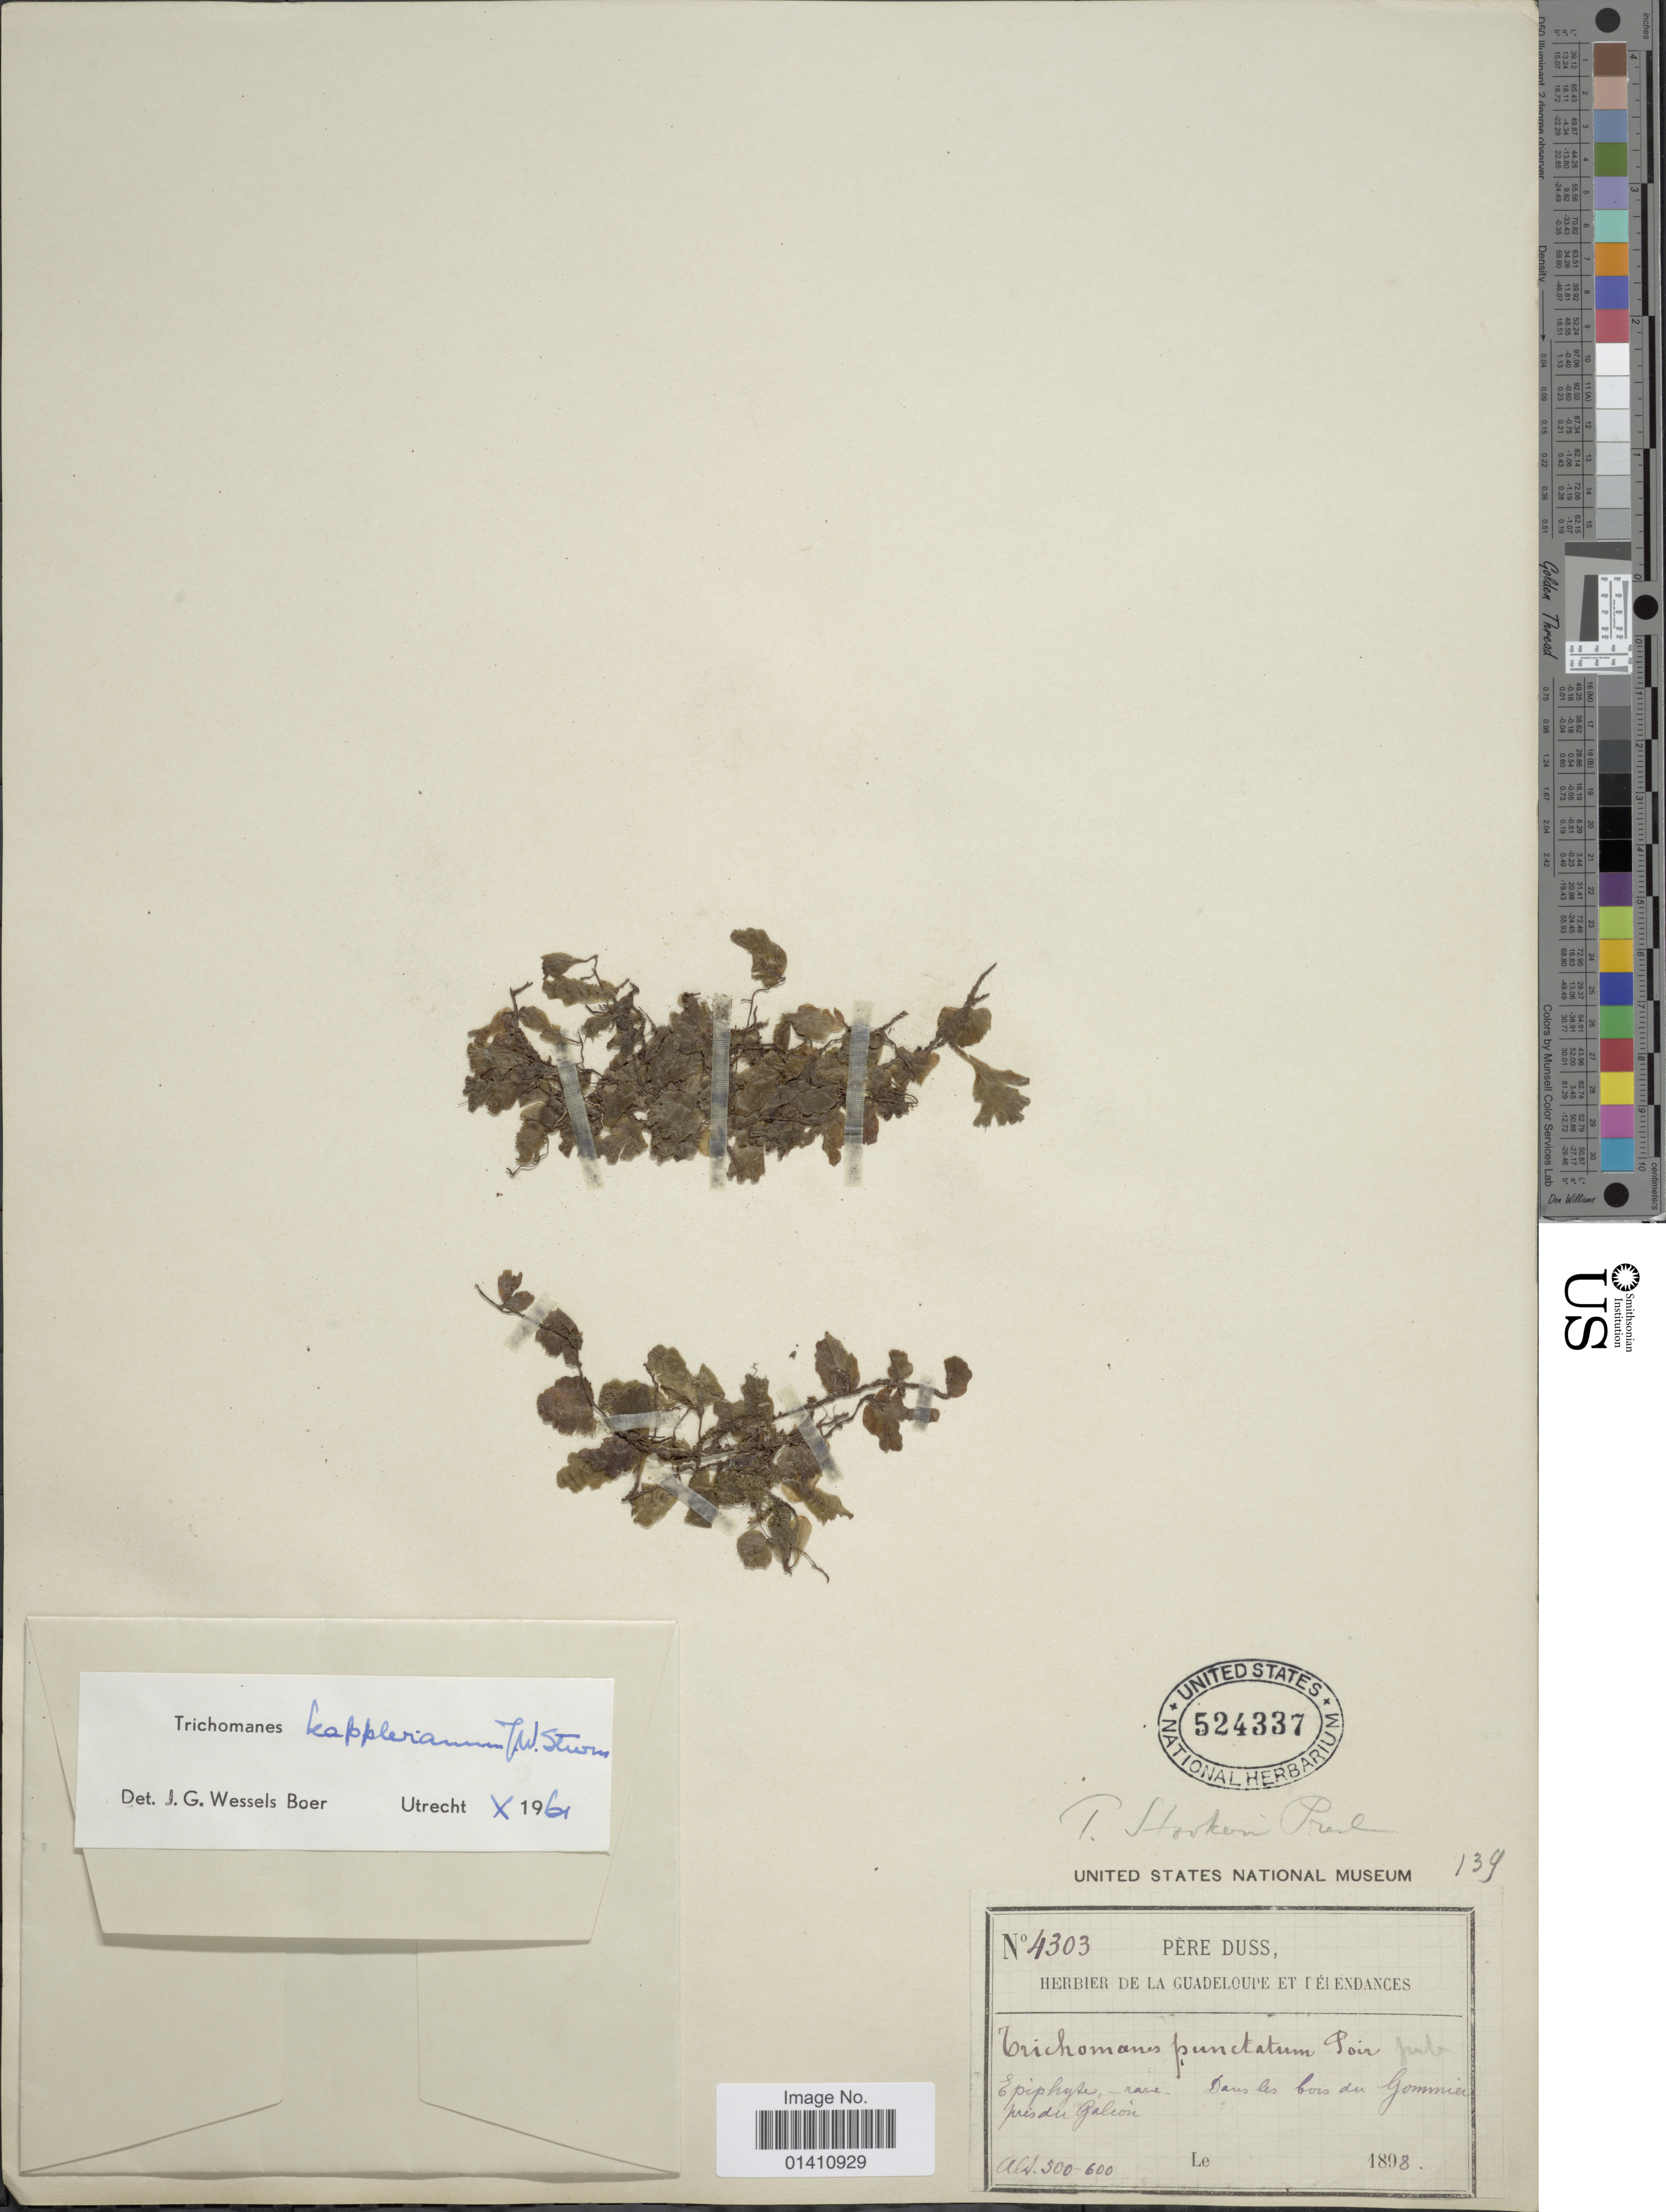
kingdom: Plantae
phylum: Tracheophyta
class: Polypodiopsida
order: Hymenophyllales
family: Hymenophyllaceae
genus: Didymoglossum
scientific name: Didymoglossum kapplerianum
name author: (Sturm) Ebihara & Dubuisson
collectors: Père Duss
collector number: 4303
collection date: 1898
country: Guadeloupe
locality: Dans les bois du Gommier près du Galion.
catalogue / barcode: US 524337